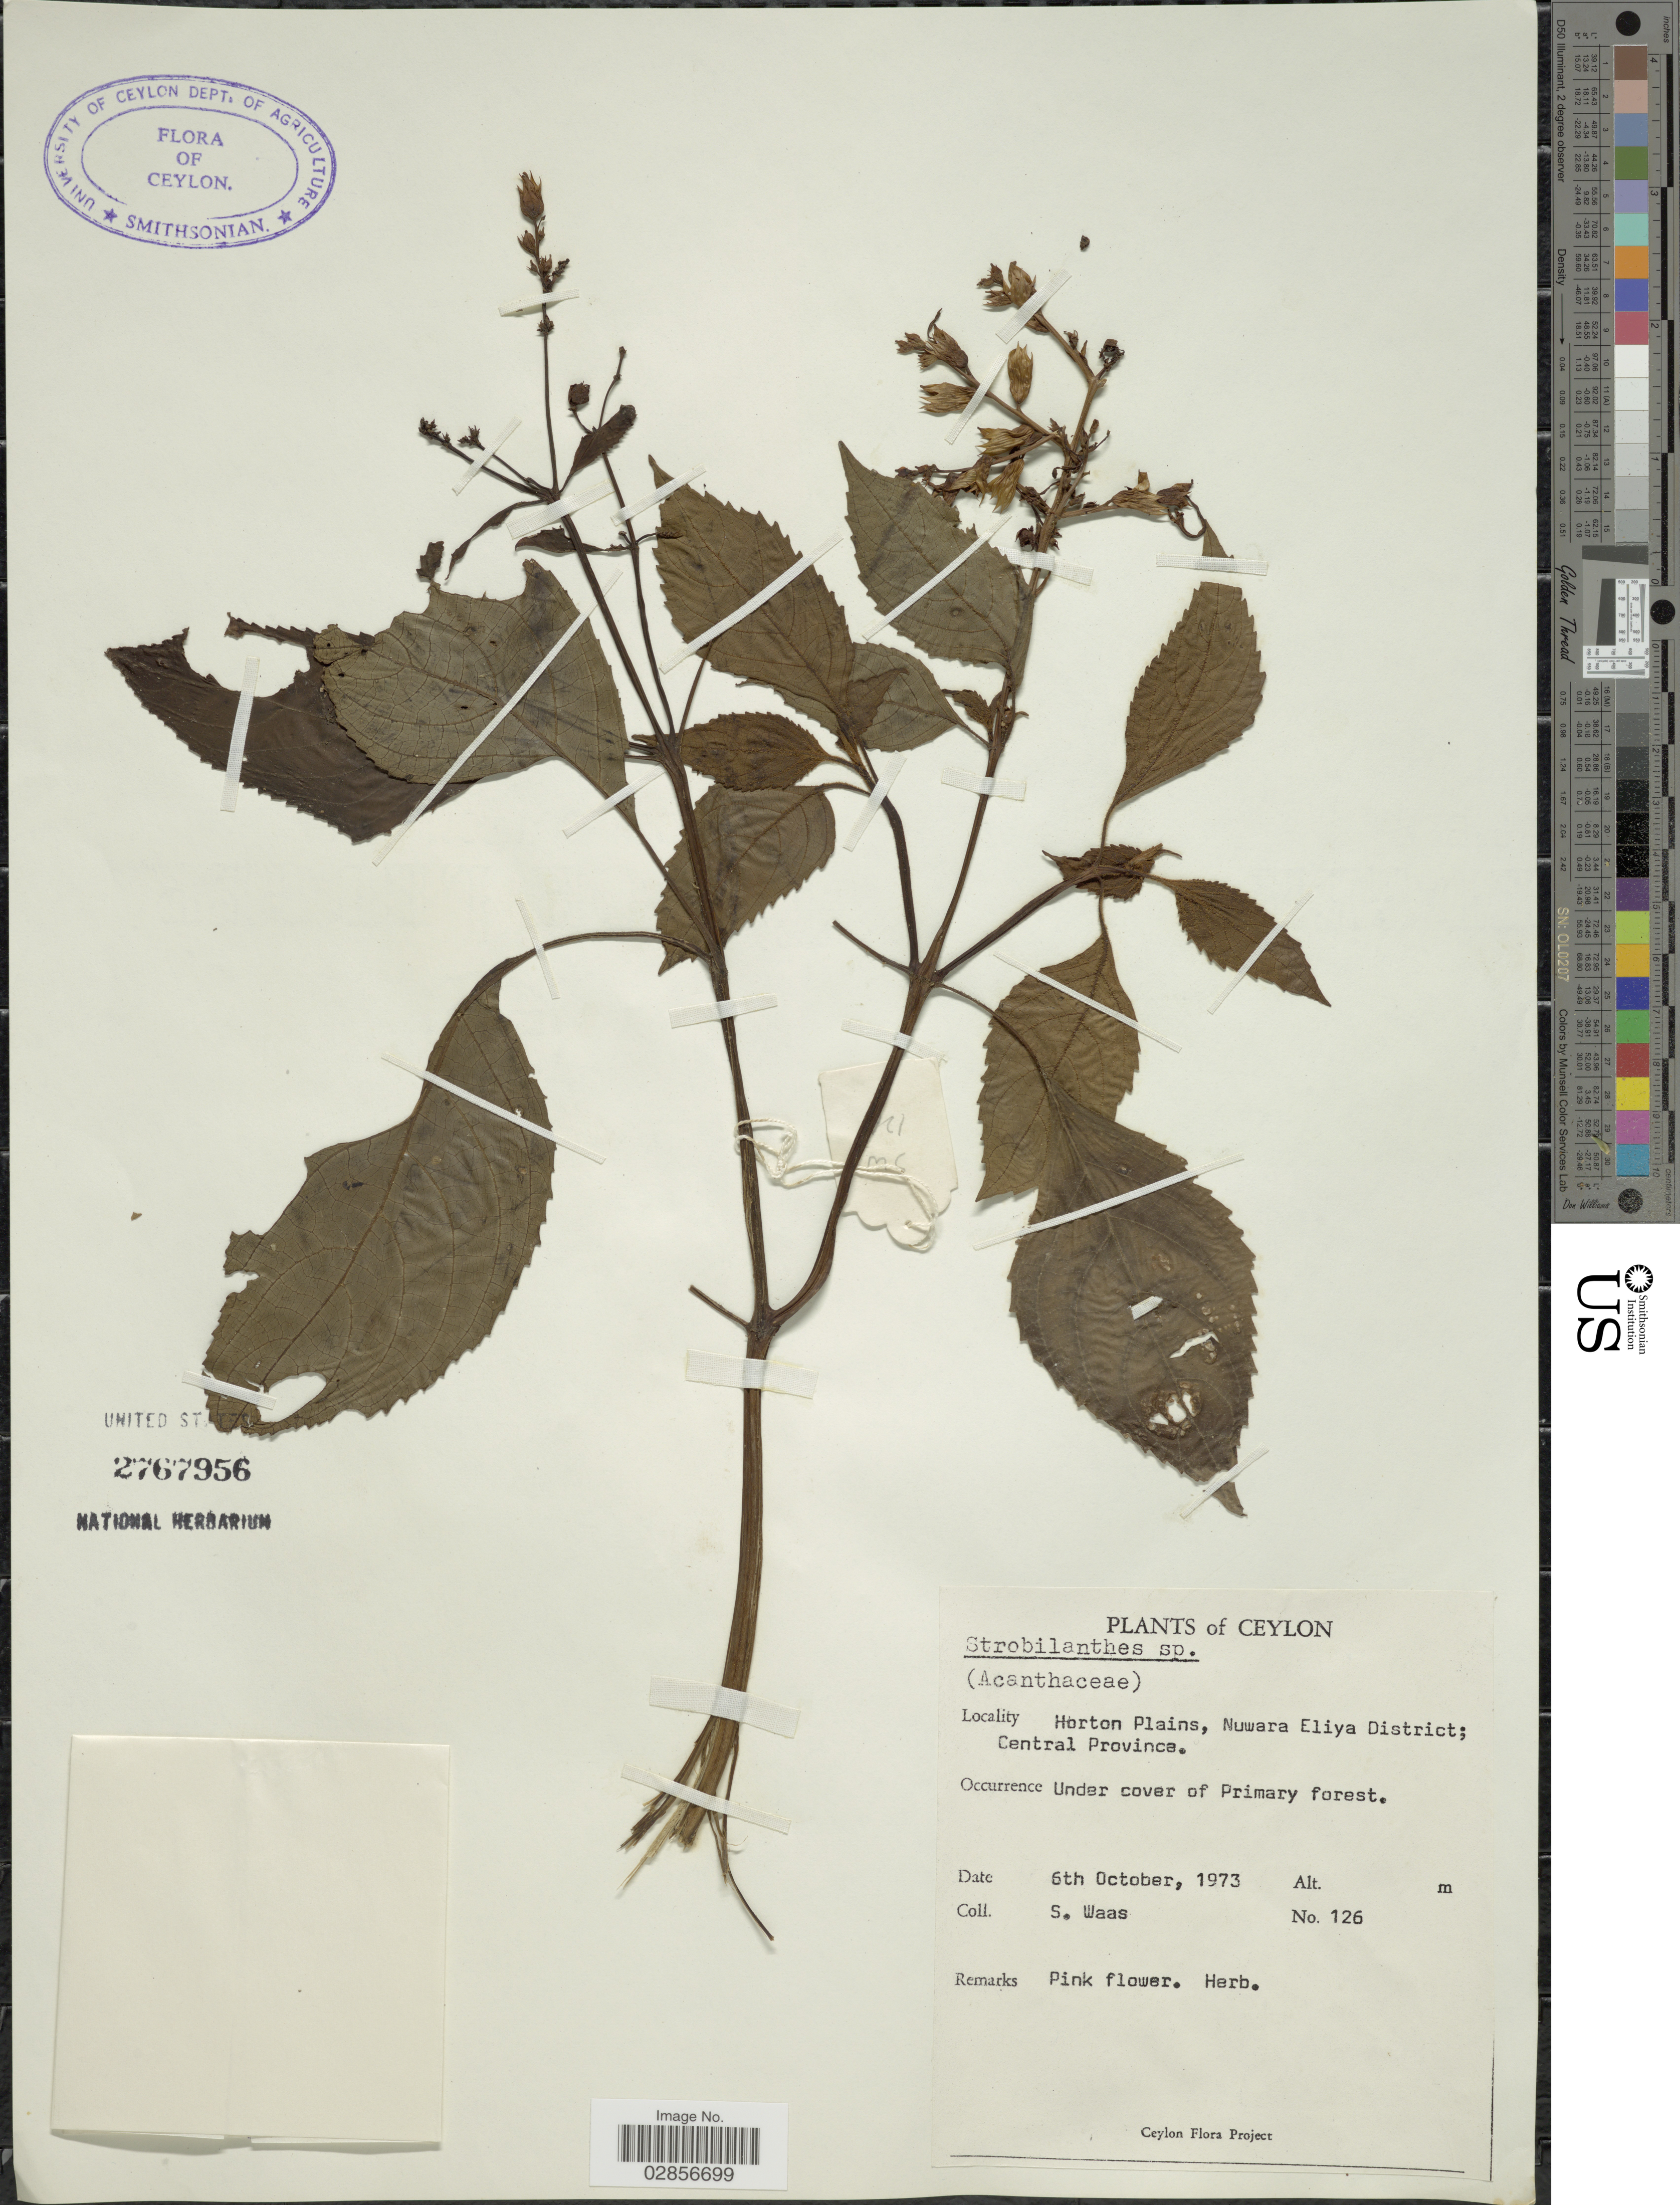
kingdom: Plantae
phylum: Tracheophyta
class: Magnoliopsida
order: Lamiales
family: Acanthaceae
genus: Strobilanthes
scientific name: Strobilanthes sp.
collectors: S. Waas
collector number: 126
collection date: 1973-10-06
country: Sri Lanka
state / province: Central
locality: Ceylon, Horton Plains, Nuwara Eliya District; Central Province.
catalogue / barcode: US 2767956